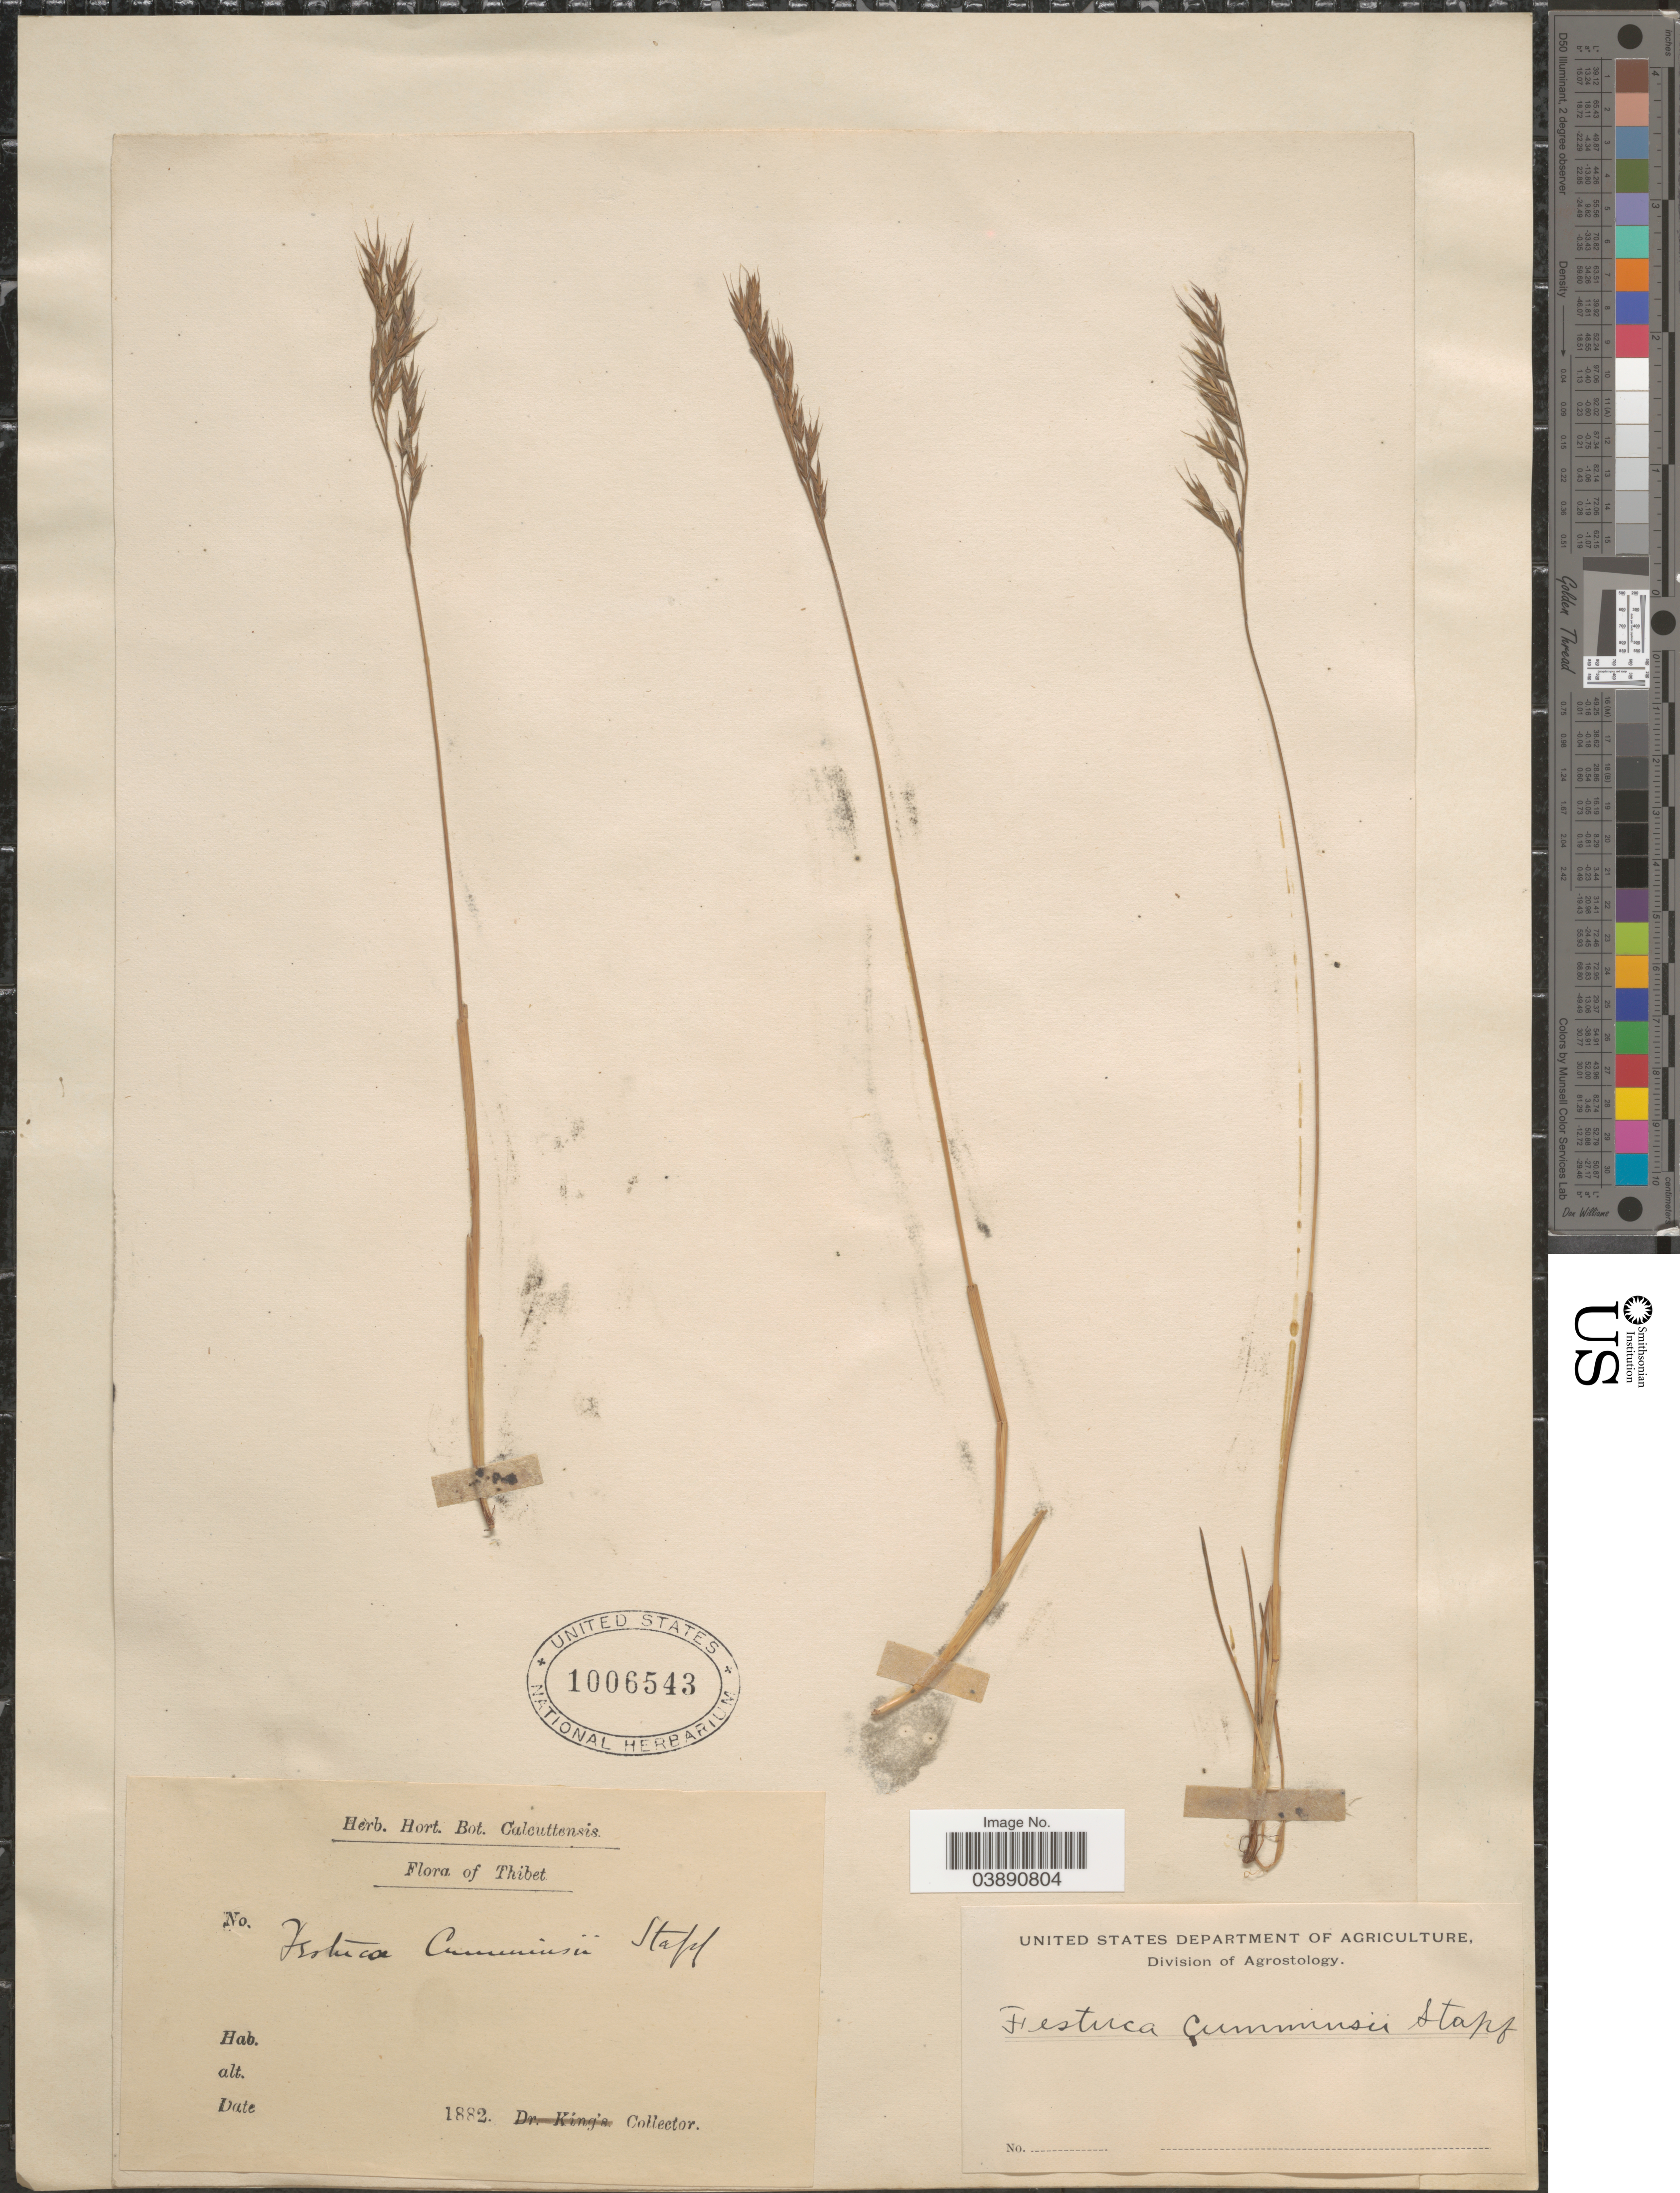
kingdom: Plantae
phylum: Tracheophyta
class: Liliopsida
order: Poales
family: Poaceae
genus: Festuca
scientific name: Festuca cumminsii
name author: Stapf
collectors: ex Herb. Hort. Bot. Calcuttensis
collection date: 1882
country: China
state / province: Xizang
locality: Thibet.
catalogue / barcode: US 1006543